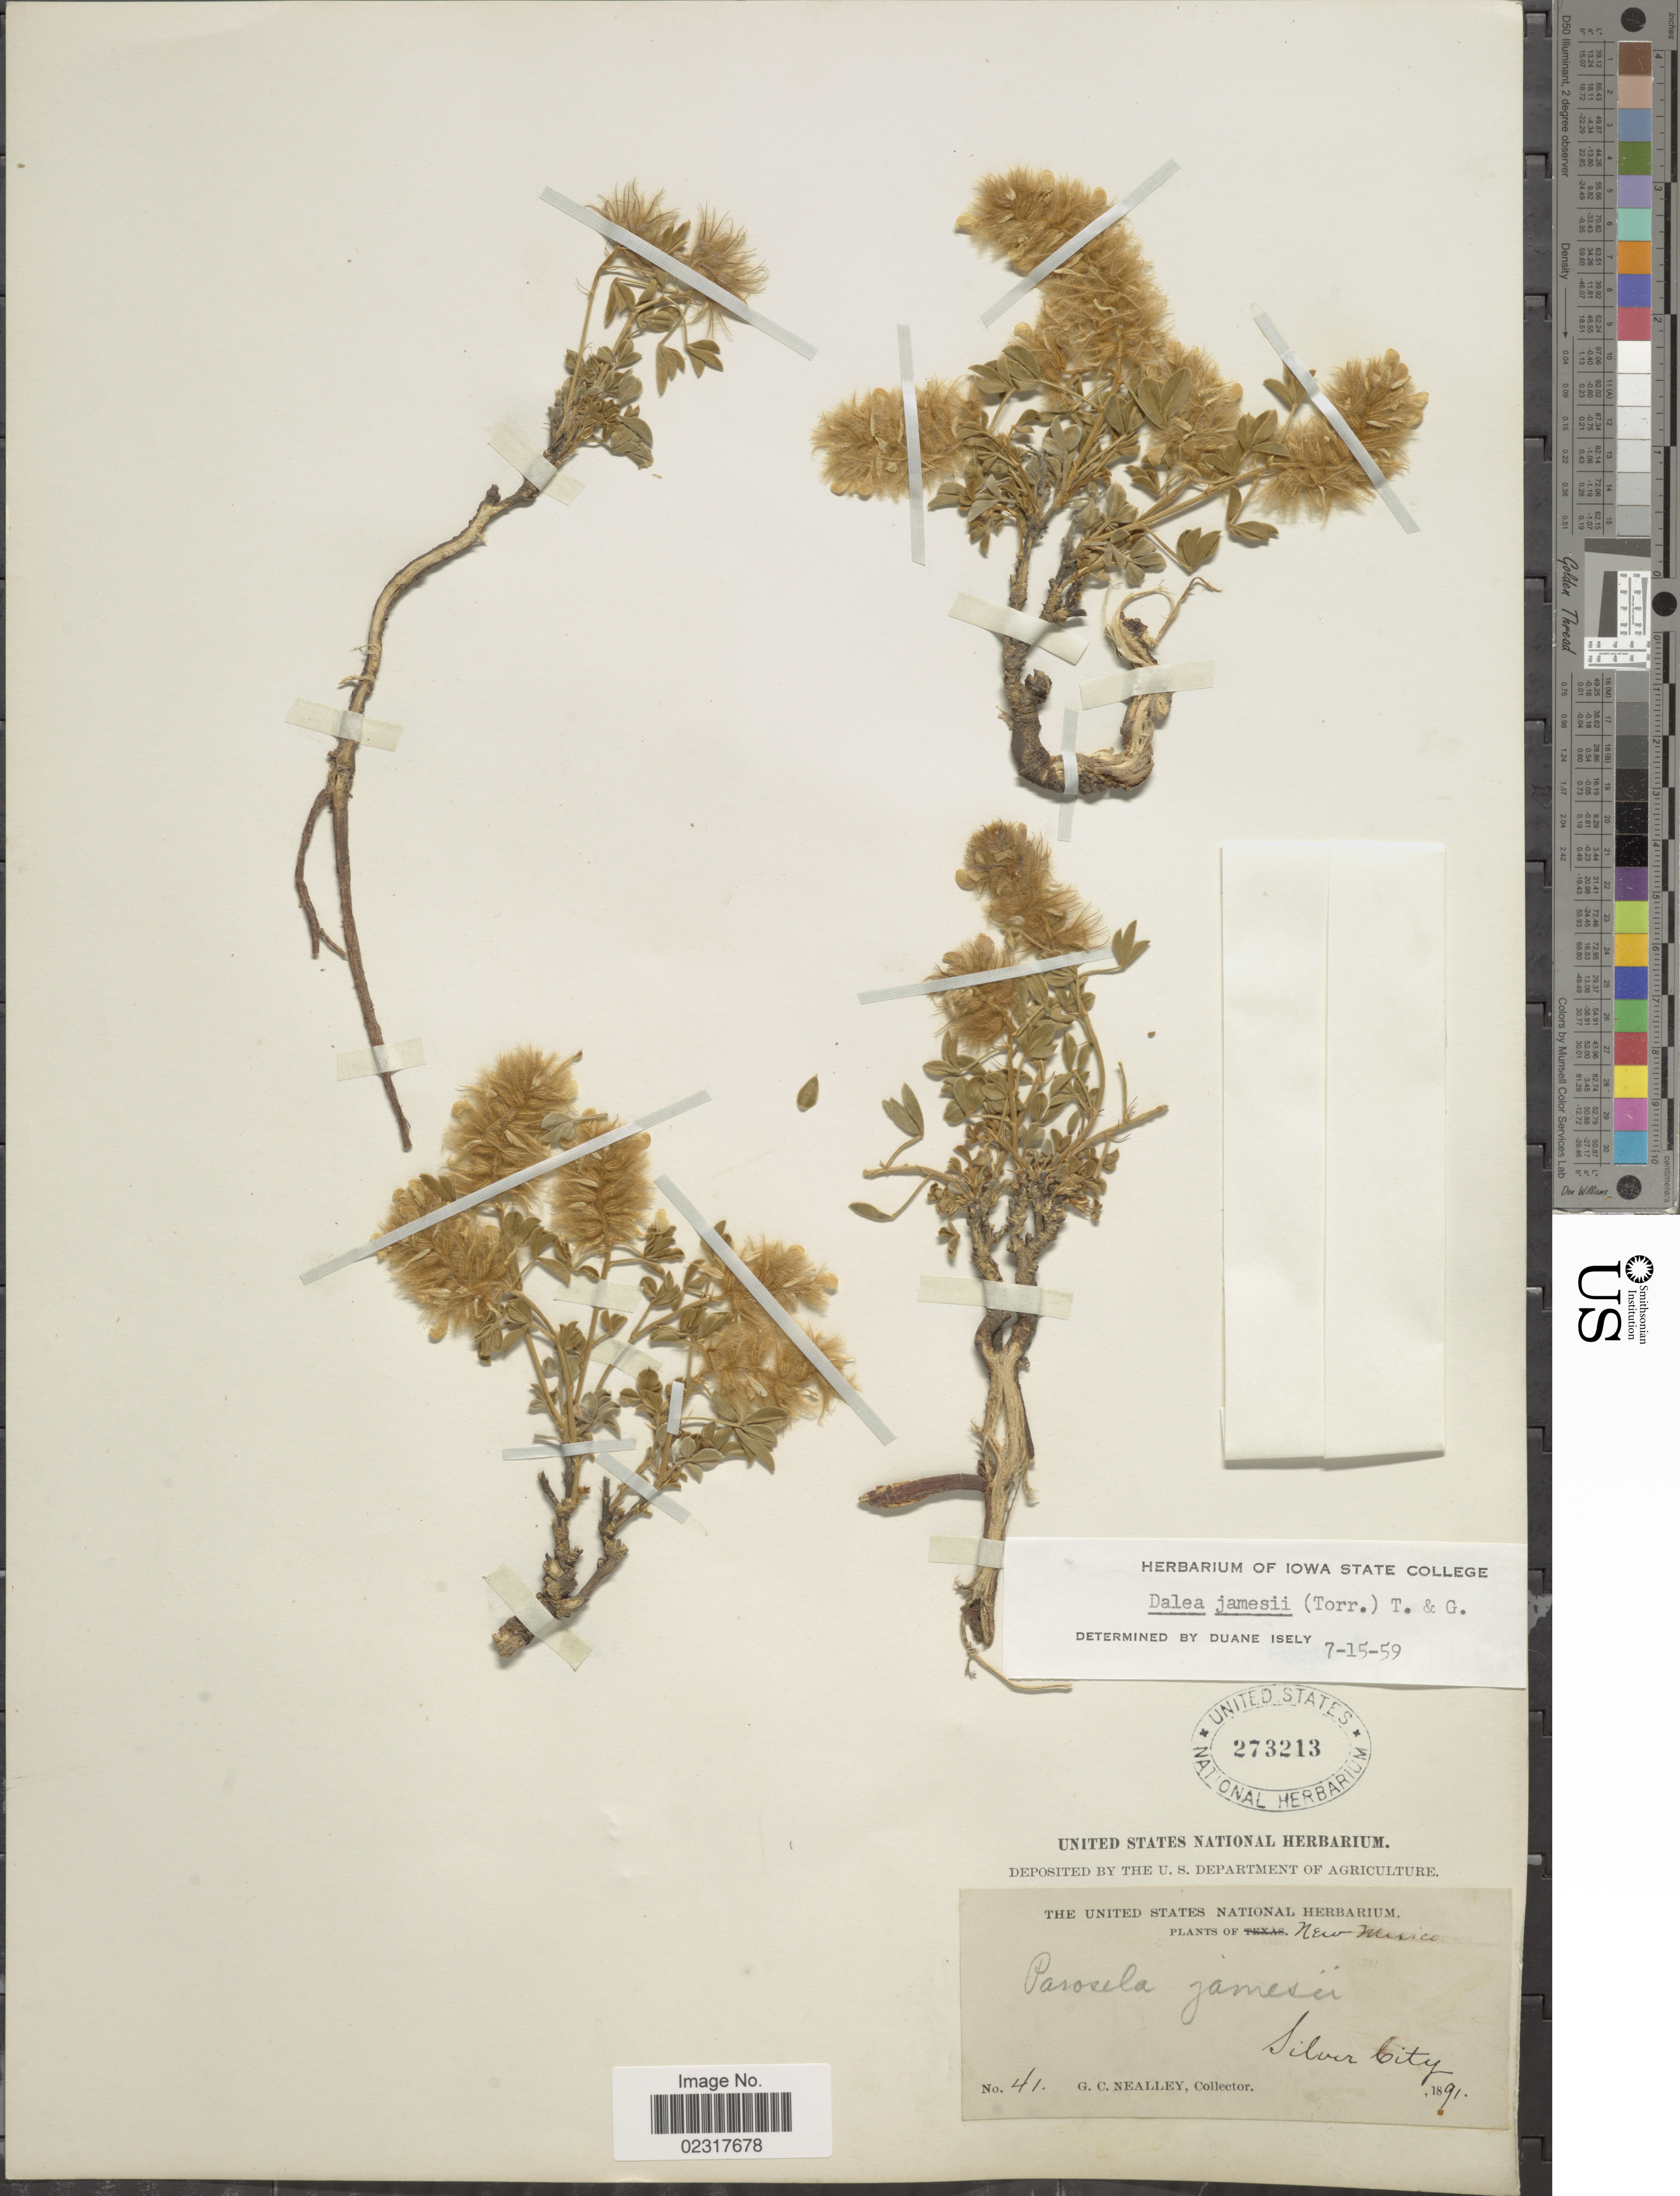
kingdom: Plantae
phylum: Tracheophyta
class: Magnoliopsida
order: Fabales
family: Fabaceae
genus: Dalea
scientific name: Dalea jamesii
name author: (Torr.) Torr. & A. Gray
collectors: G. C. Nealley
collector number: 41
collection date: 1891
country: United States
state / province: New Mexico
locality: Silver City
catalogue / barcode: US 273213